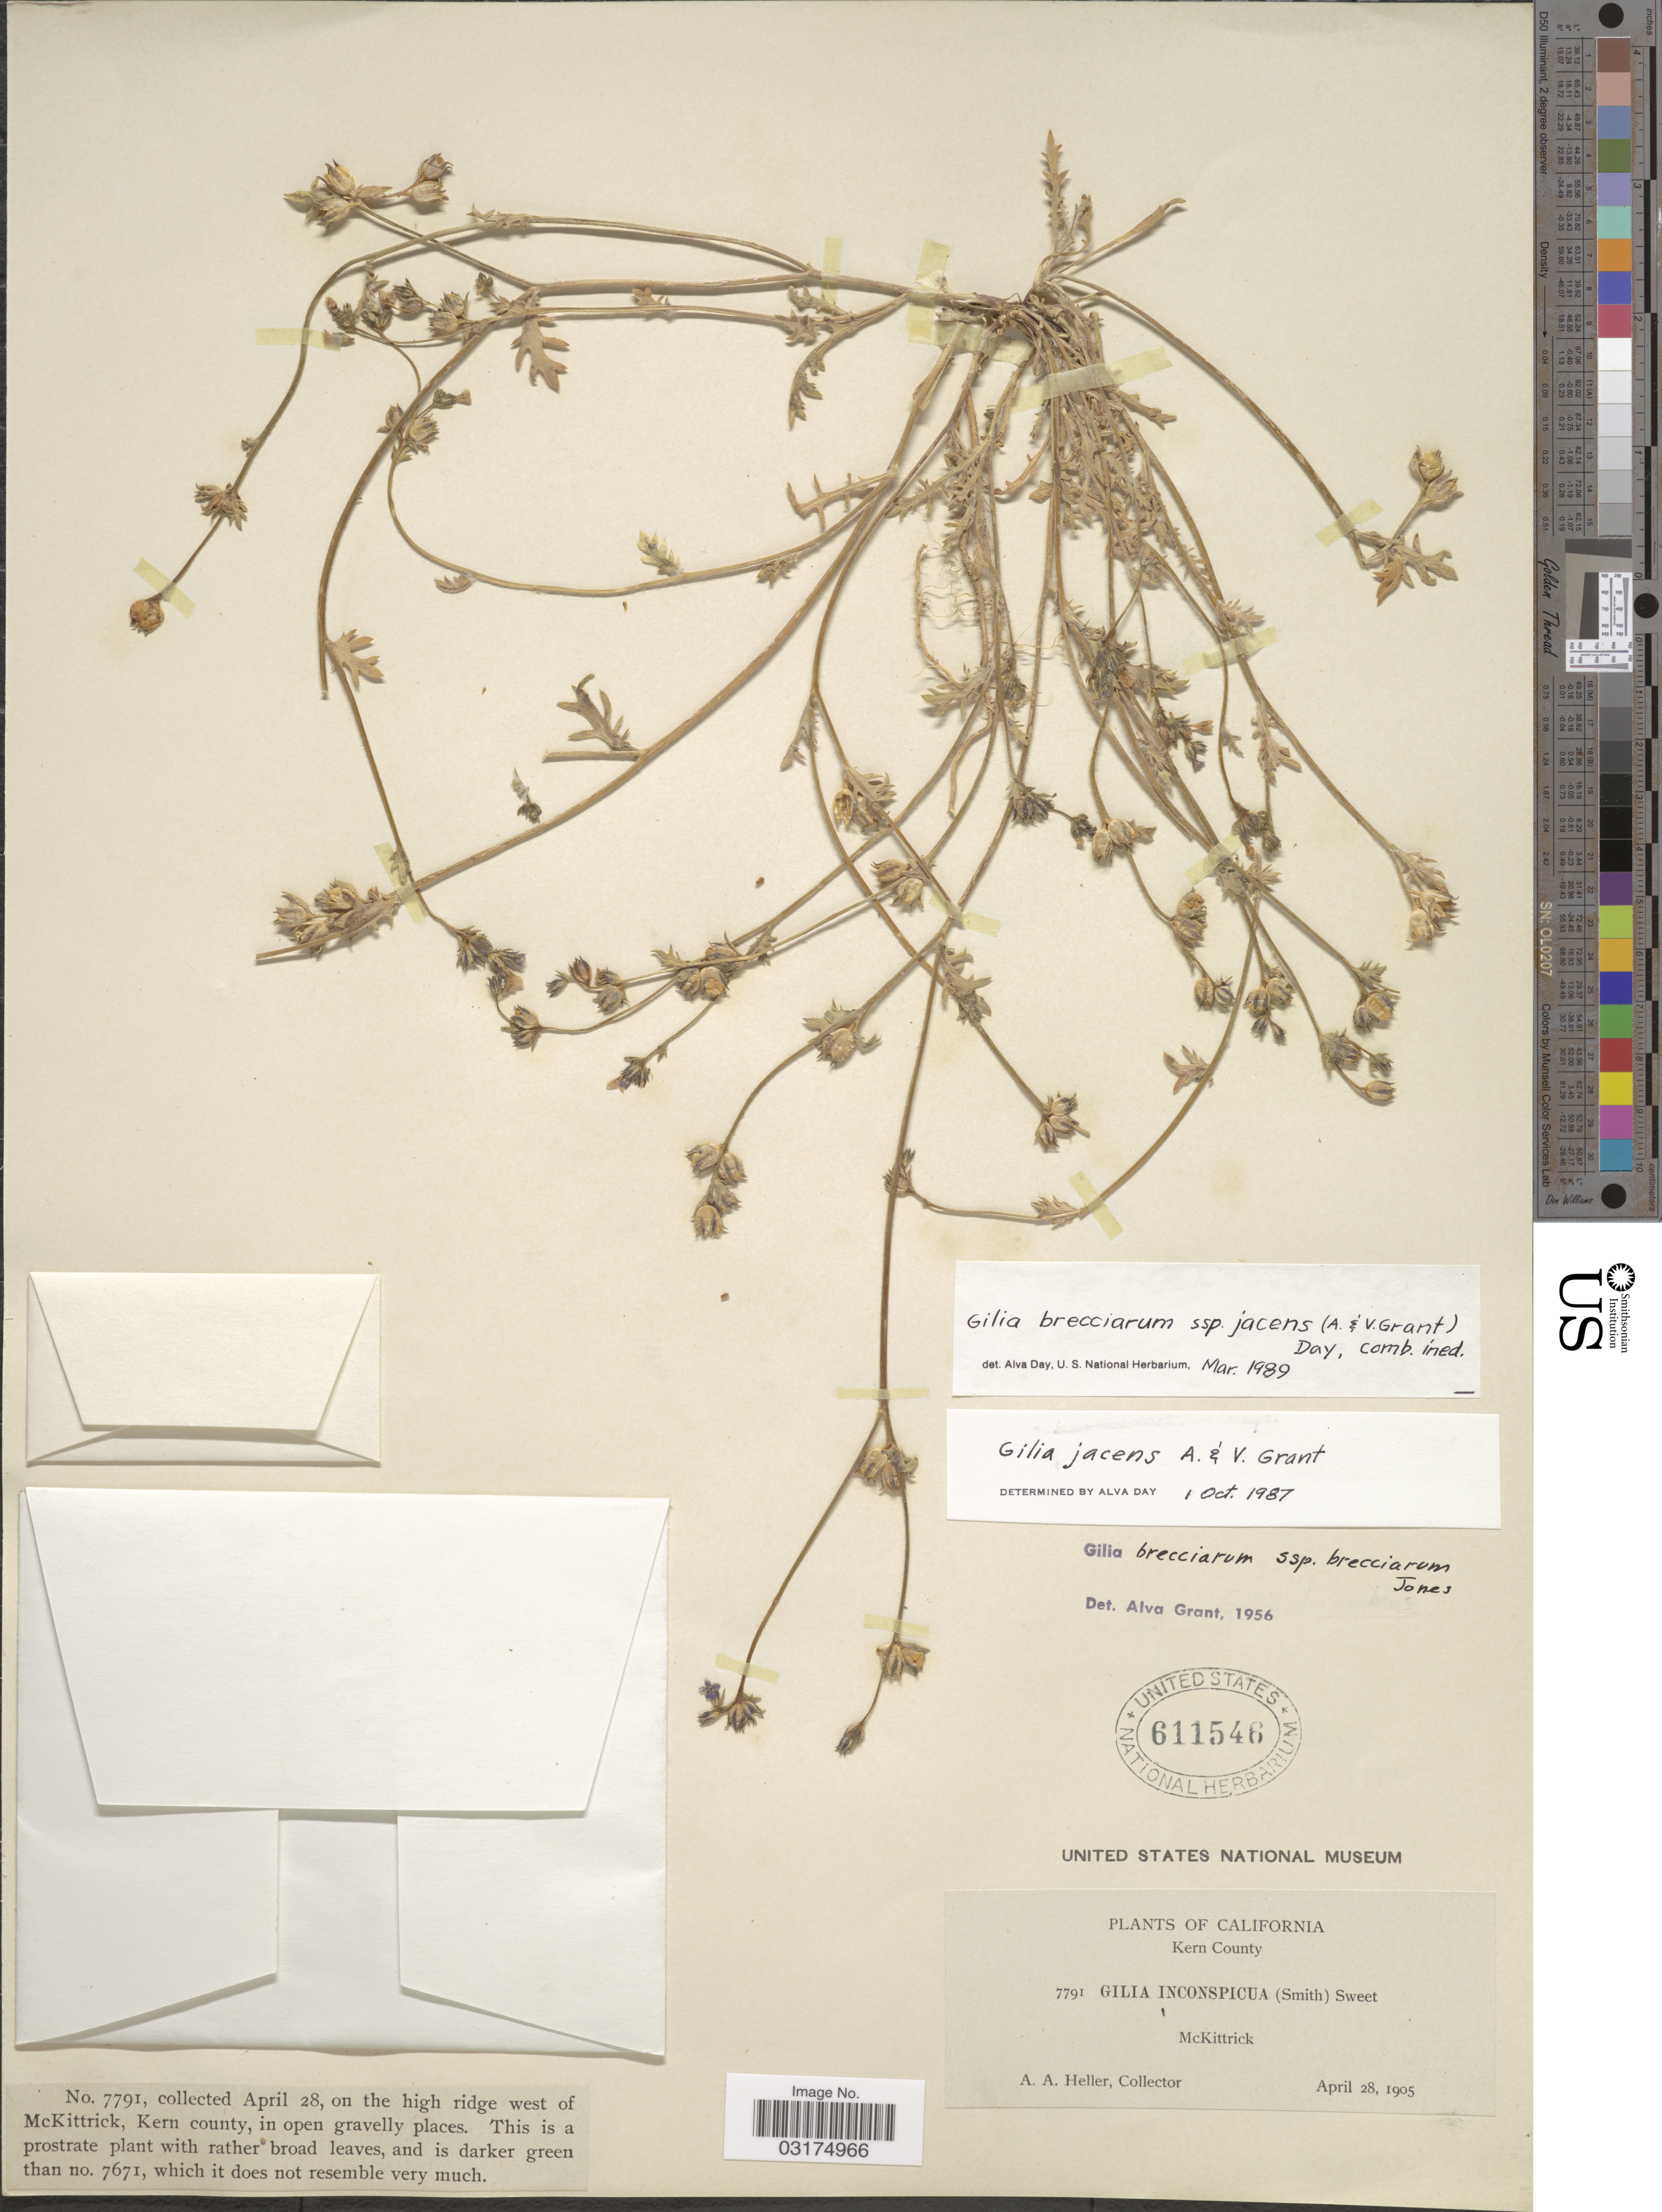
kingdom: Plantae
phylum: Tracheophyta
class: Magnoliopsida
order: Ericales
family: Polemoniaceae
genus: Gilia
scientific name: Gilia sp.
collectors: A. A. Heller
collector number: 7791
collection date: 1905-04-28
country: United States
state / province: California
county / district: Kern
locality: Kern County. McKittrick. On the high ridge west of McKittrick.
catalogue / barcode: US 611546